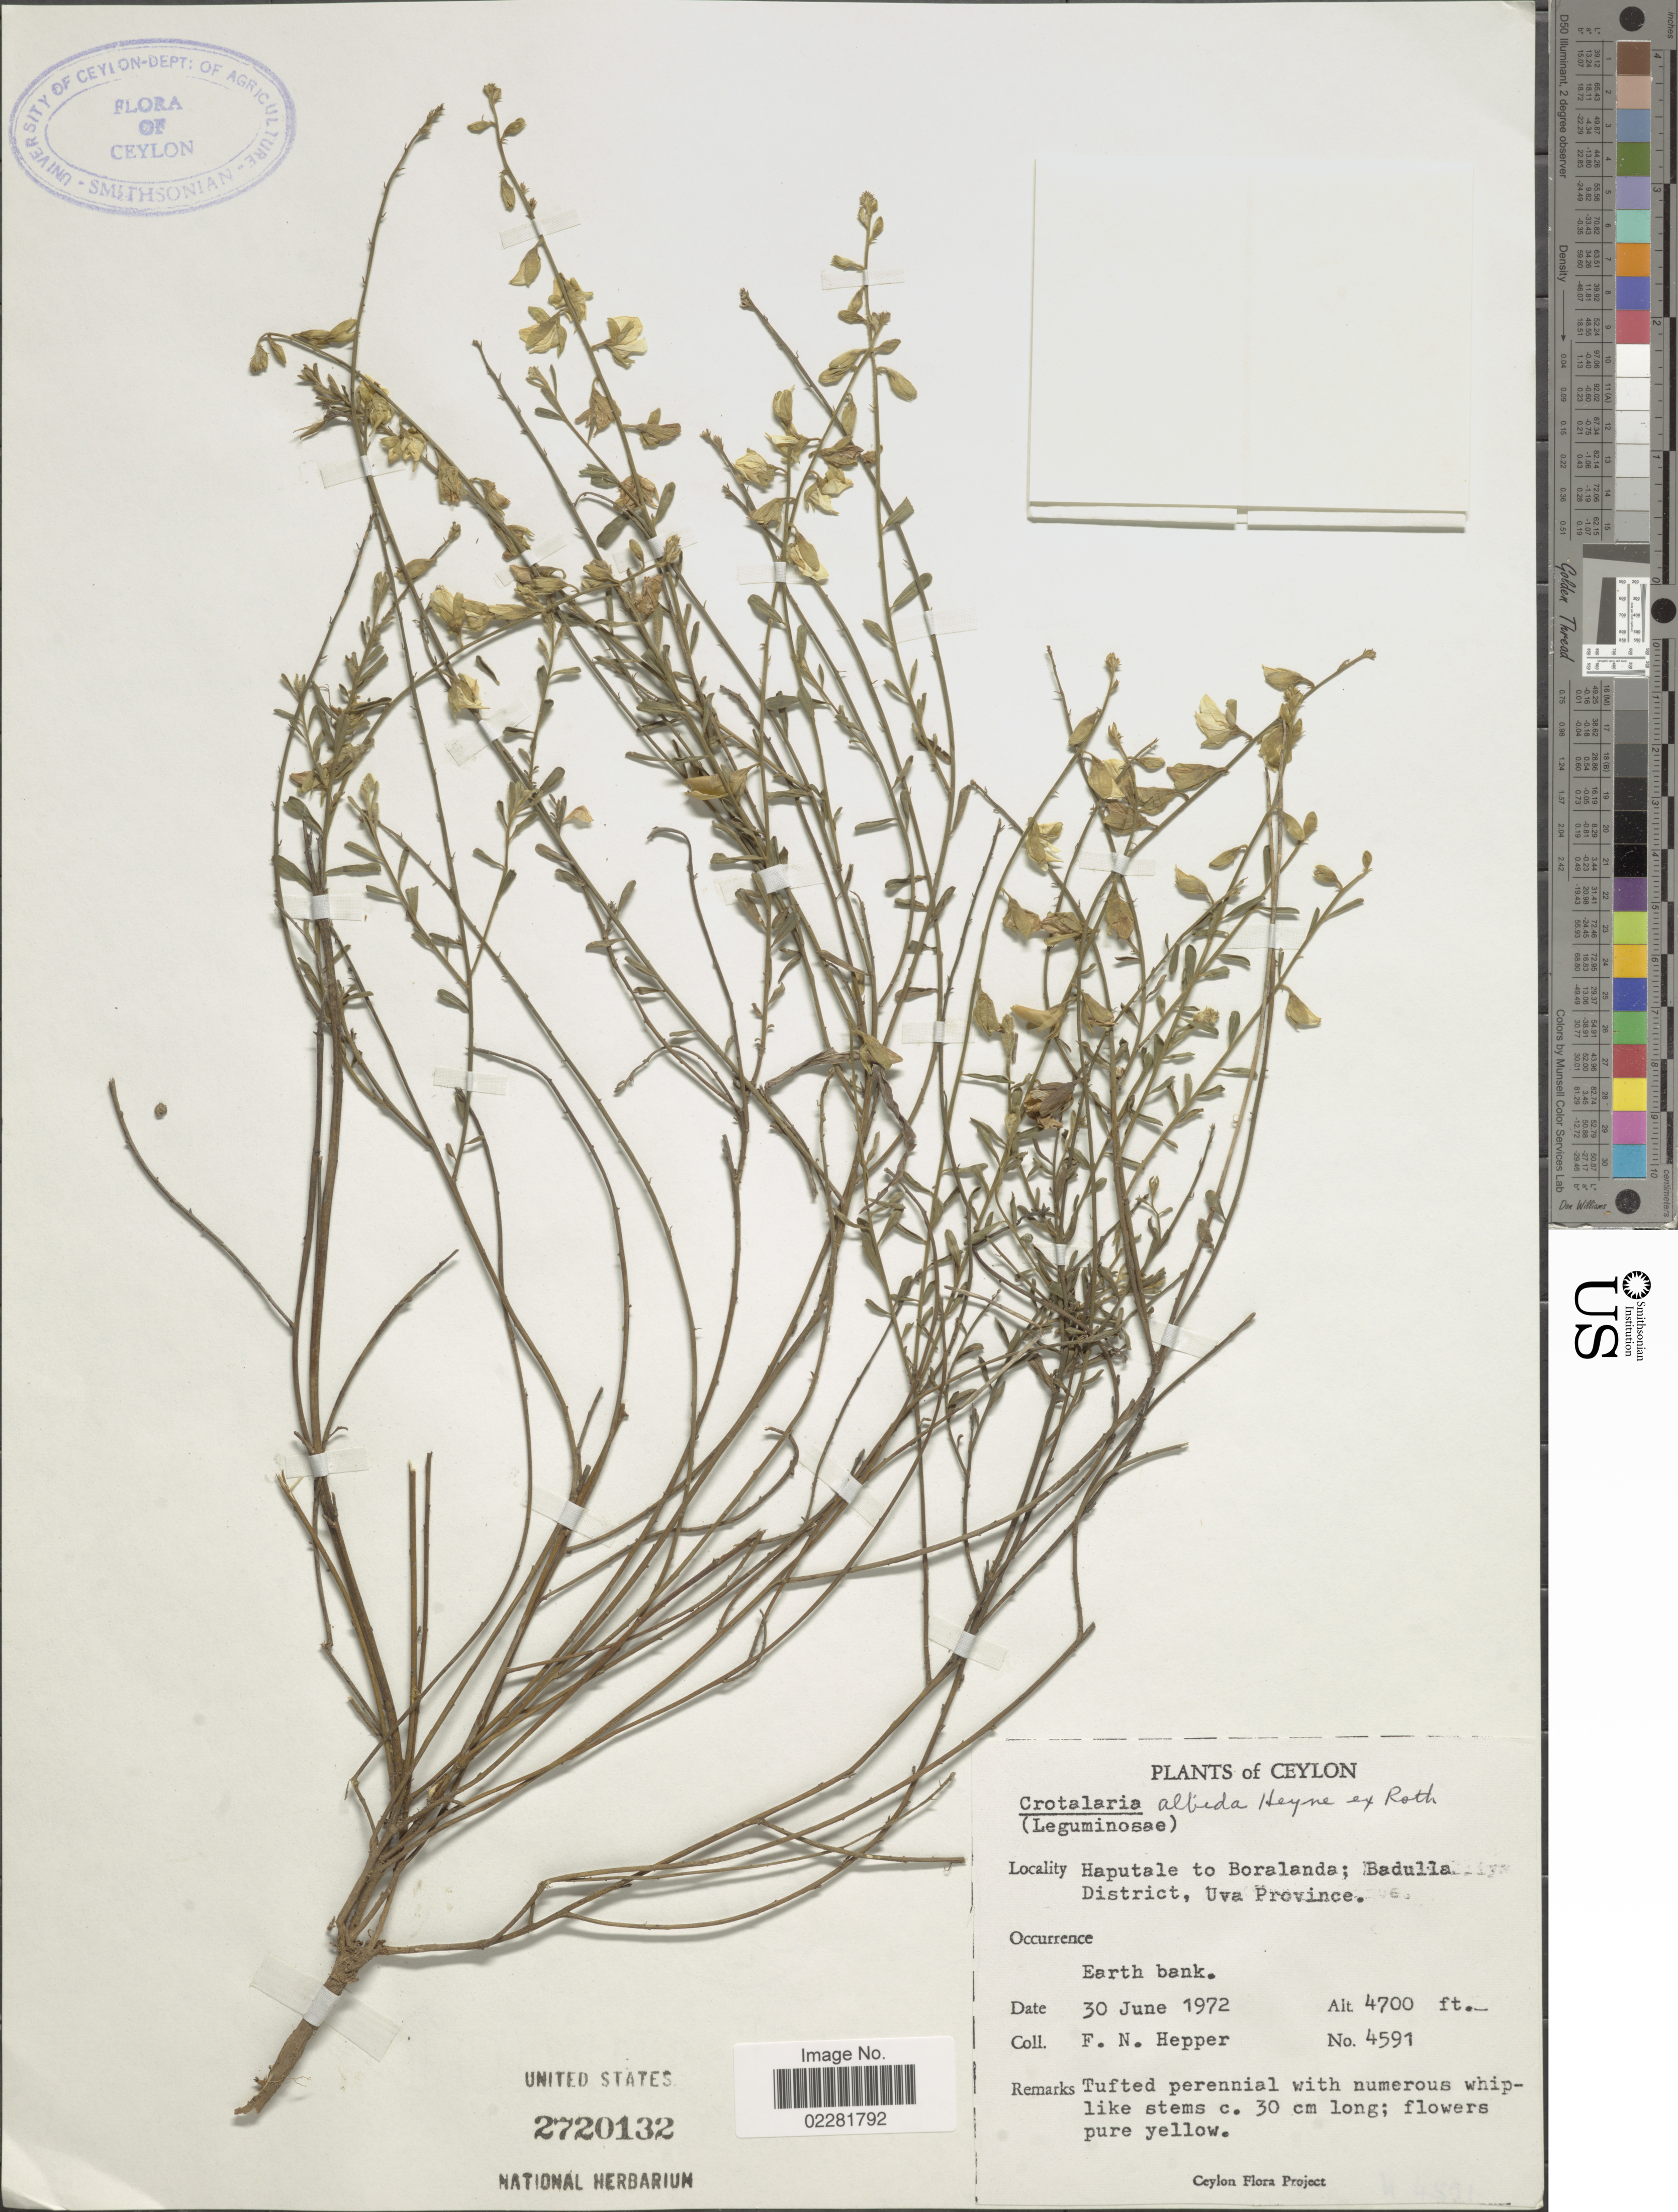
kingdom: Plantae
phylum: Tracheophyta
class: Magnoliopsida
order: Fabales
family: Fabaceae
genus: Crotalaria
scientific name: Crotalaria albida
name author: B. Heyne ex Roth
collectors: F. Hepper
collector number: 4591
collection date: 1972-06-30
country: Sri Lanka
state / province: Uva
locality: Ceylon, Haputale to Boralanda, Badulla District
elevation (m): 1433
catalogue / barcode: US 2720132